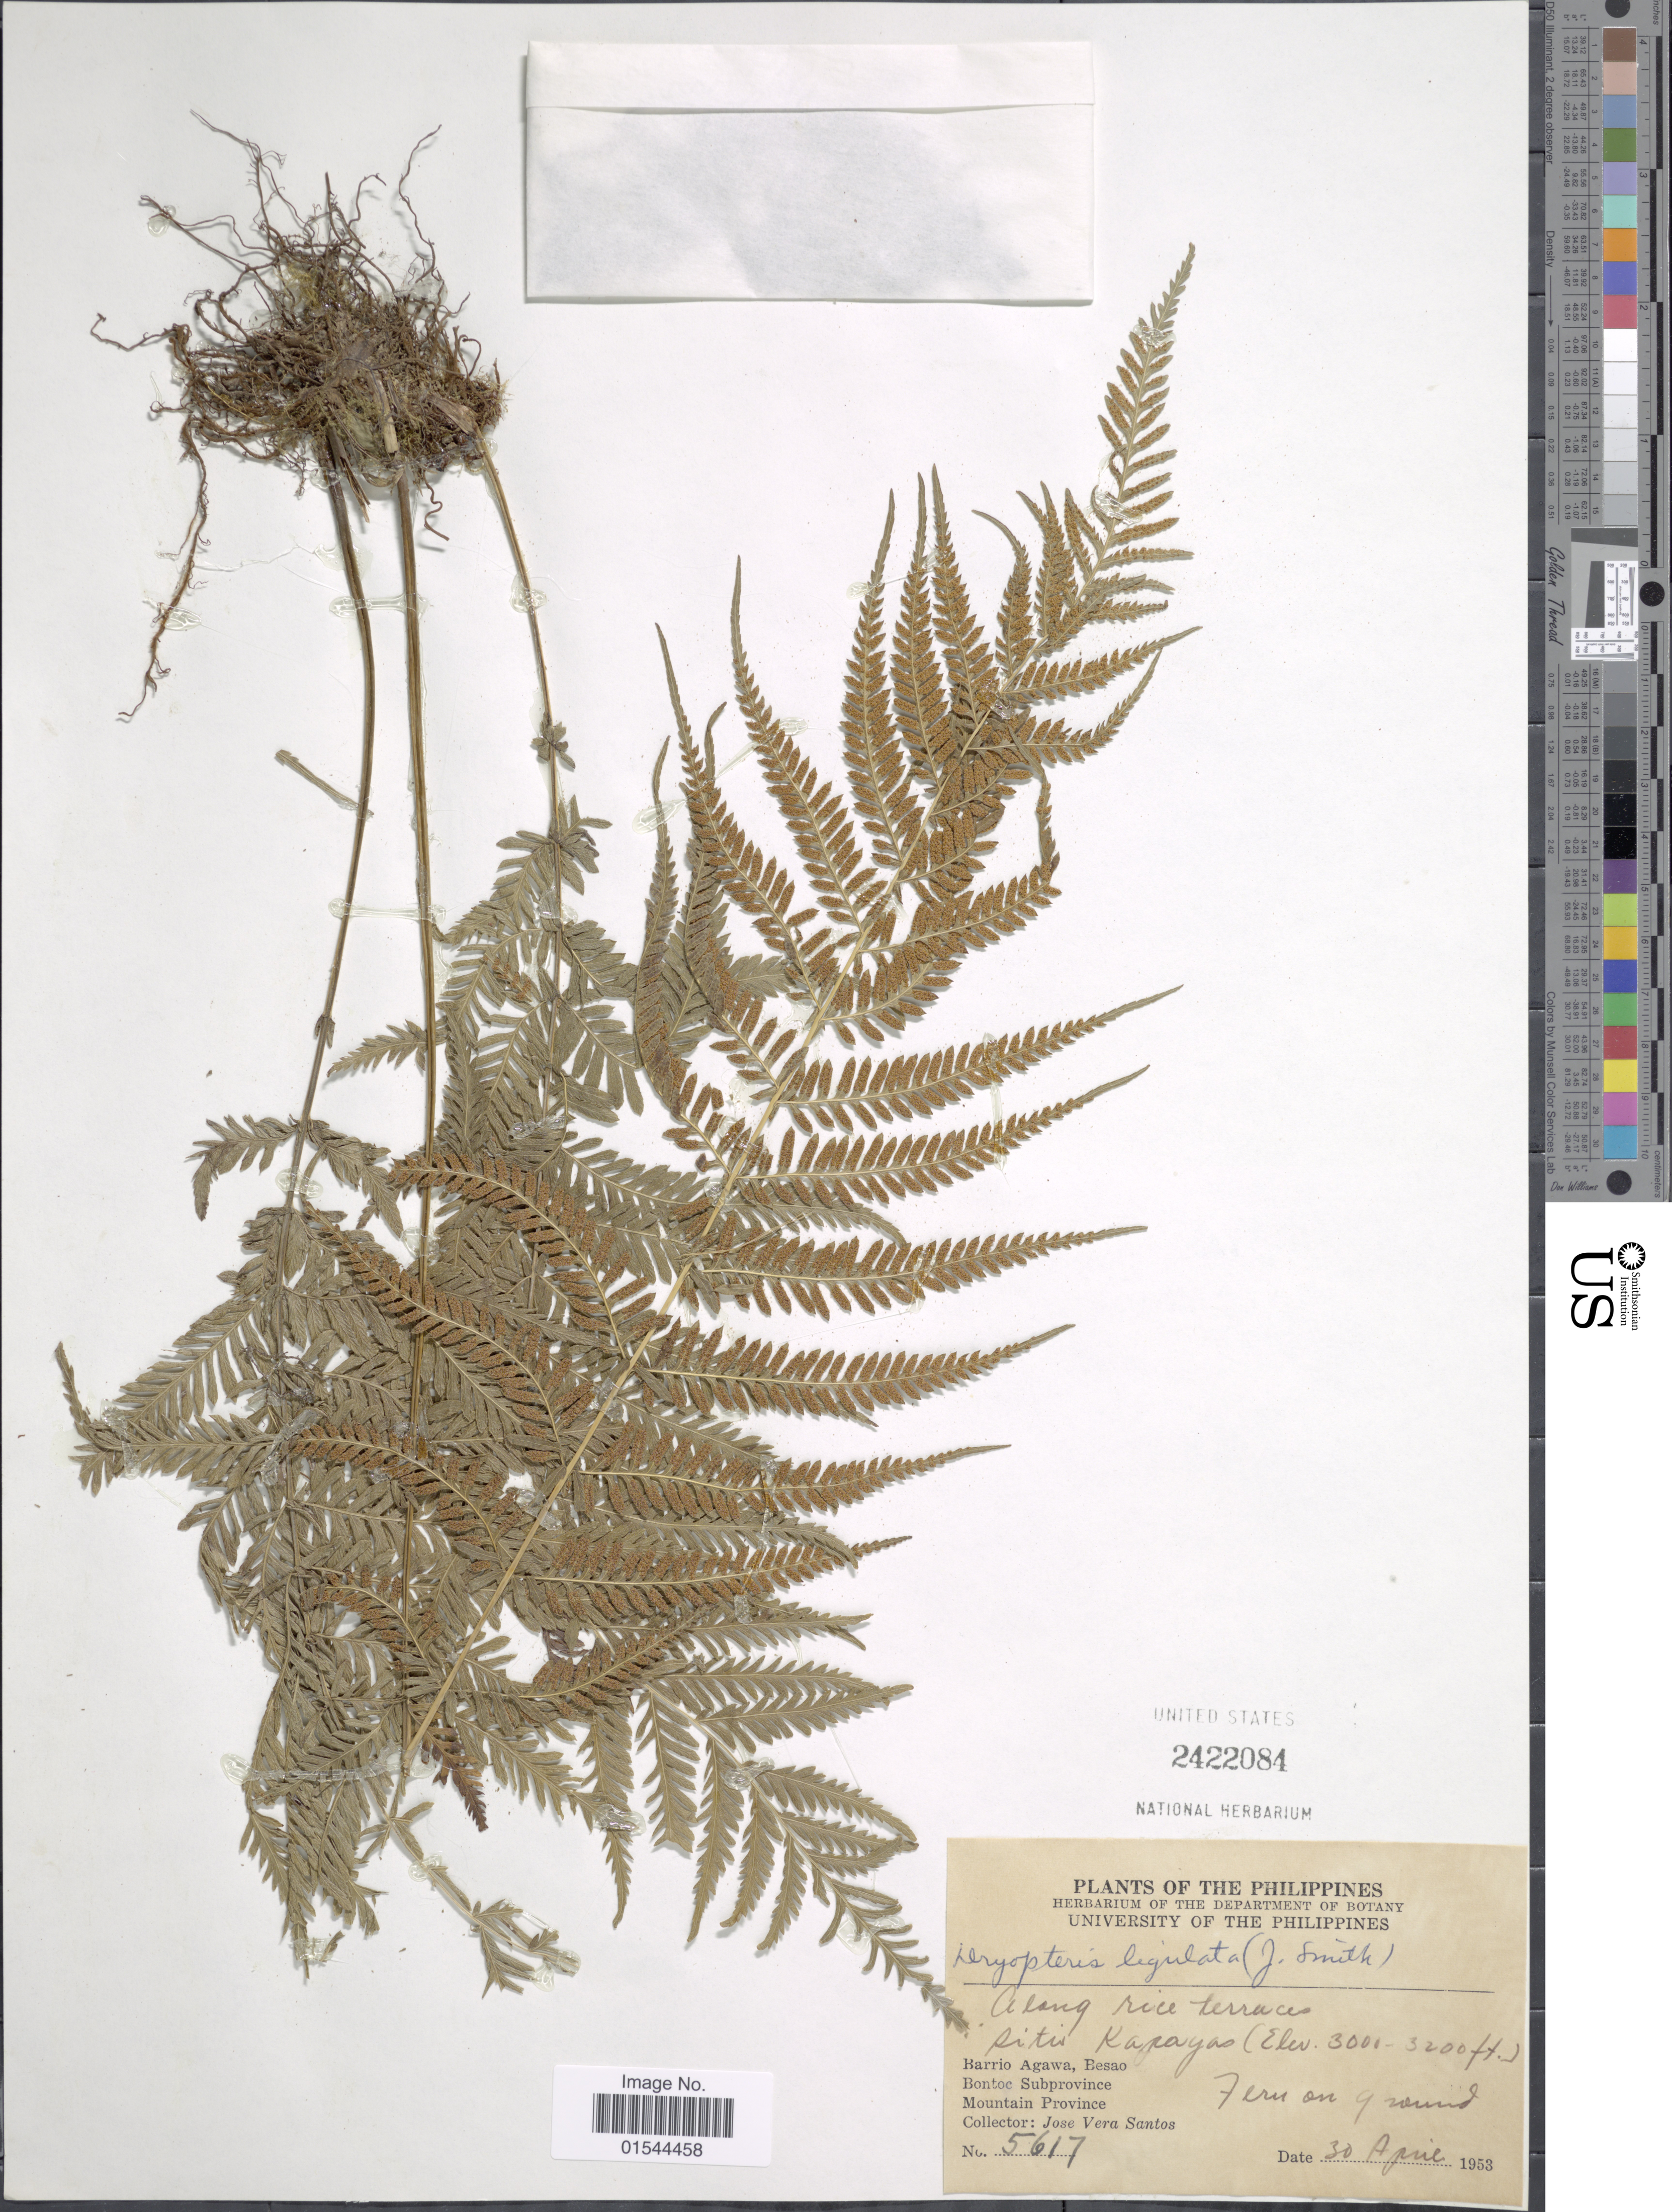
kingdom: Plantae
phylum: Tracheophyta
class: Polypodiopsida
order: Polypodiales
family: Thelypteridaceae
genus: Pneumatopteris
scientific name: Pneumatopteris ligulata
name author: (C. Presl) Holttum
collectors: J. Santos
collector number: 5617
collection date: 1953-04-30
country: Philippines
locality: Along rice terraces, Piti Kapayas, Barrio Agawa, Besao, Bocntoc Sub-province, Mountain Province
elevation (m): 914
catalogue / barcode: US 2422084